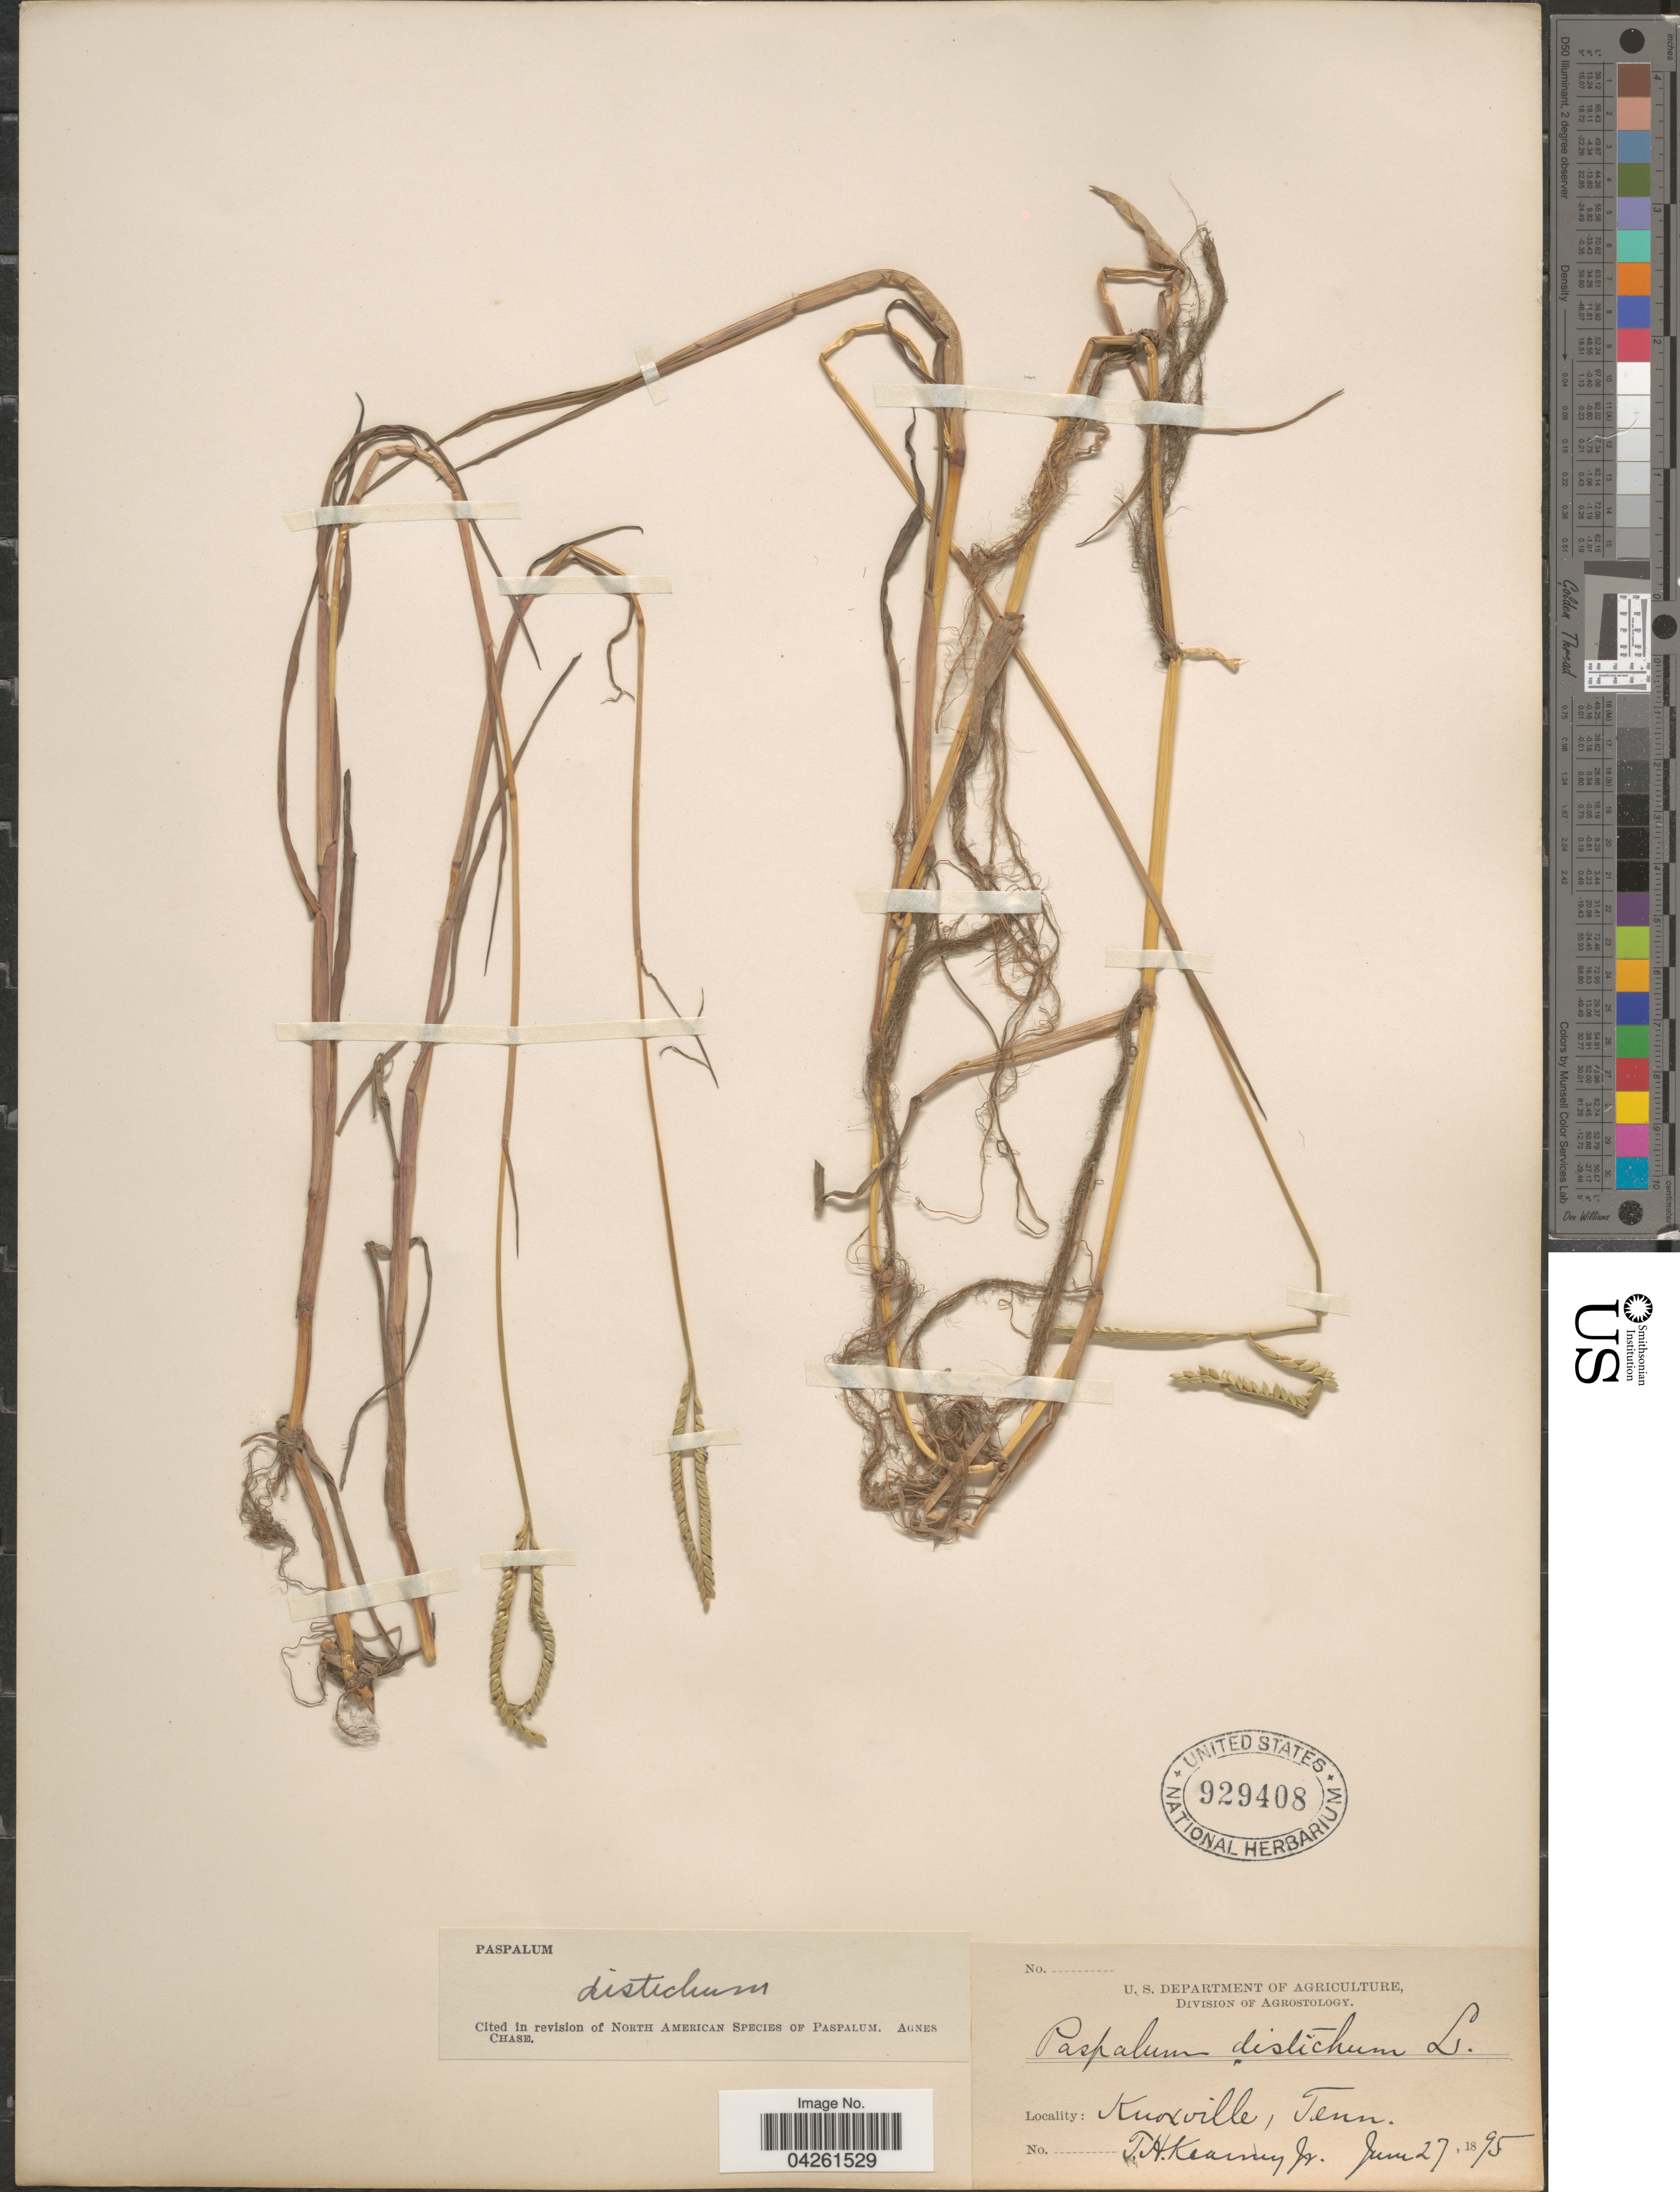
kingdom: Plantae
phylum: Tracheophyta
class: Liliopsida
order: Poales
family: Poaceae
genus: Paspalum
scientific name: Paspalum distichum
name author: L.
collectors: T. H. Kearney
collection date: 1895-06-27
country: United States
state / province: Tennessee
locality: Knoxville.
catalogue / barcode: US 929408